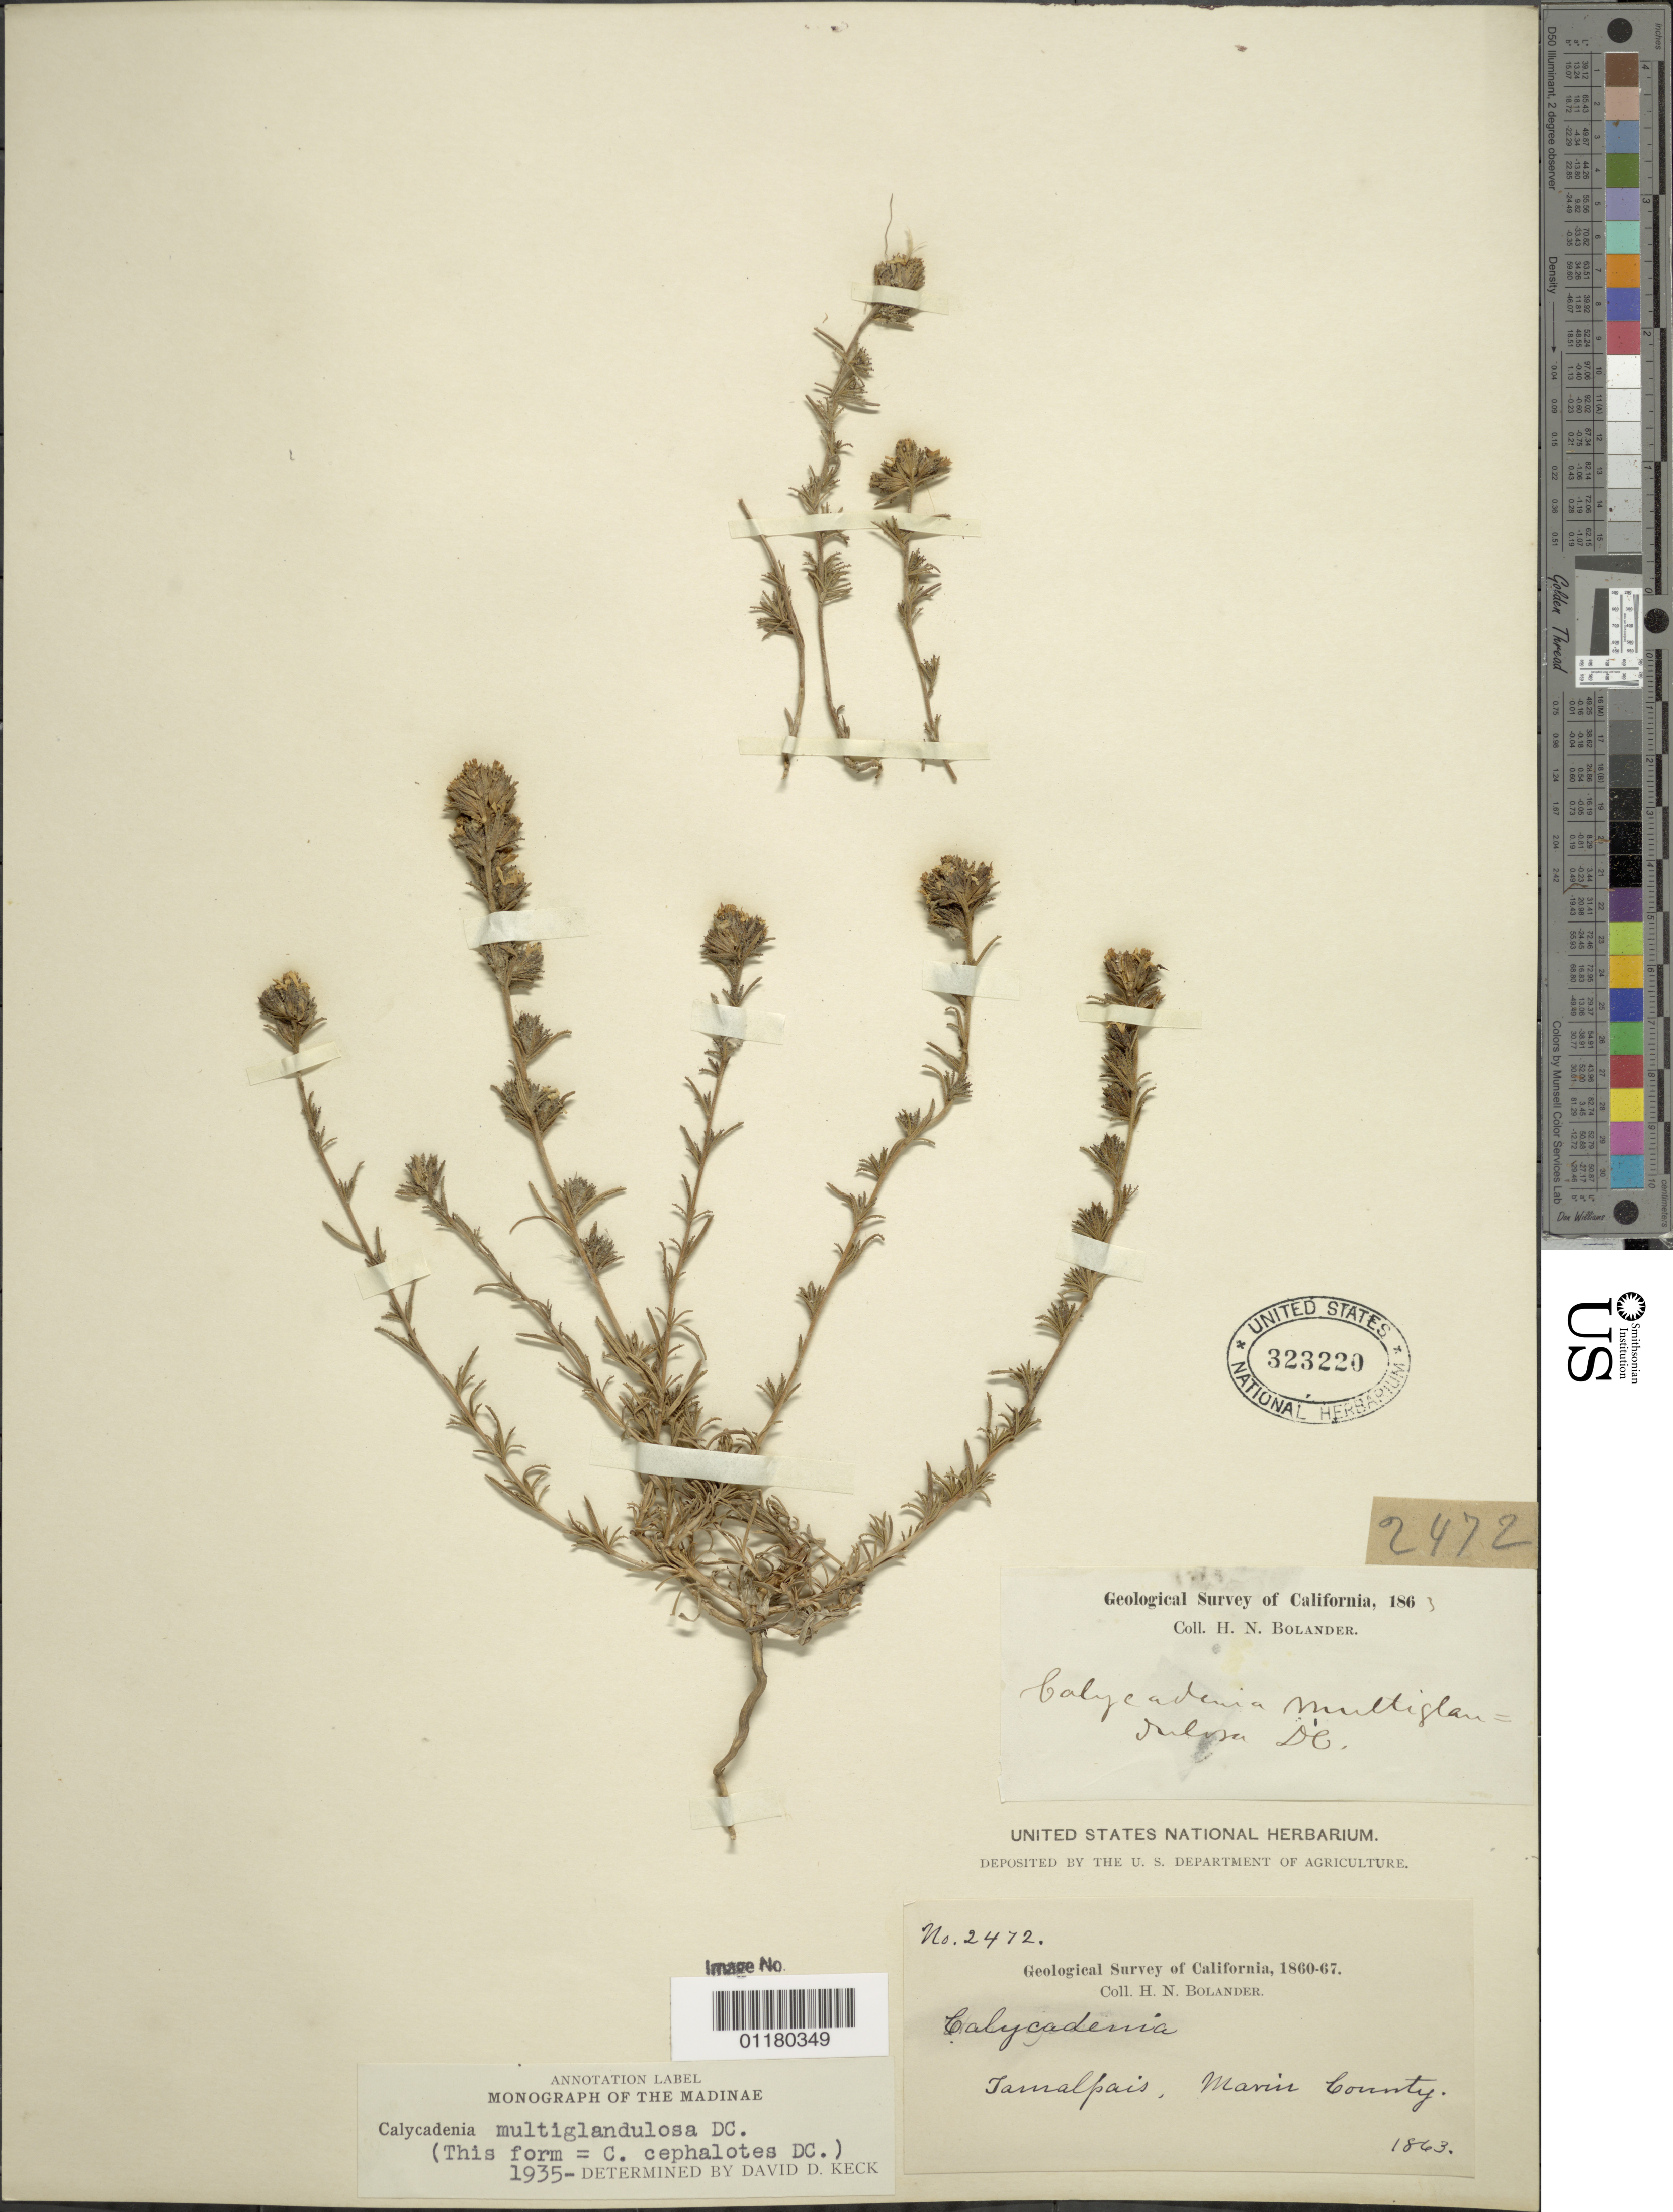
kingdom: Plantae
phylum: Tracheophyta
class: Magnoliopsida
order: Asterales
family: Asteraceae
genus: Calycadenia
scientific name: Calycadenia multiglandulosa subsp. cephalotes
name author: (DC.) D.D. Keck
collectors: H. Bolander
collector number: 2472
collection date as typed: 1863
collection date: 1863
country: United States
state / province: California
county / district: Marin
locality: Tamalpais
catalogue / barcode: US 323220